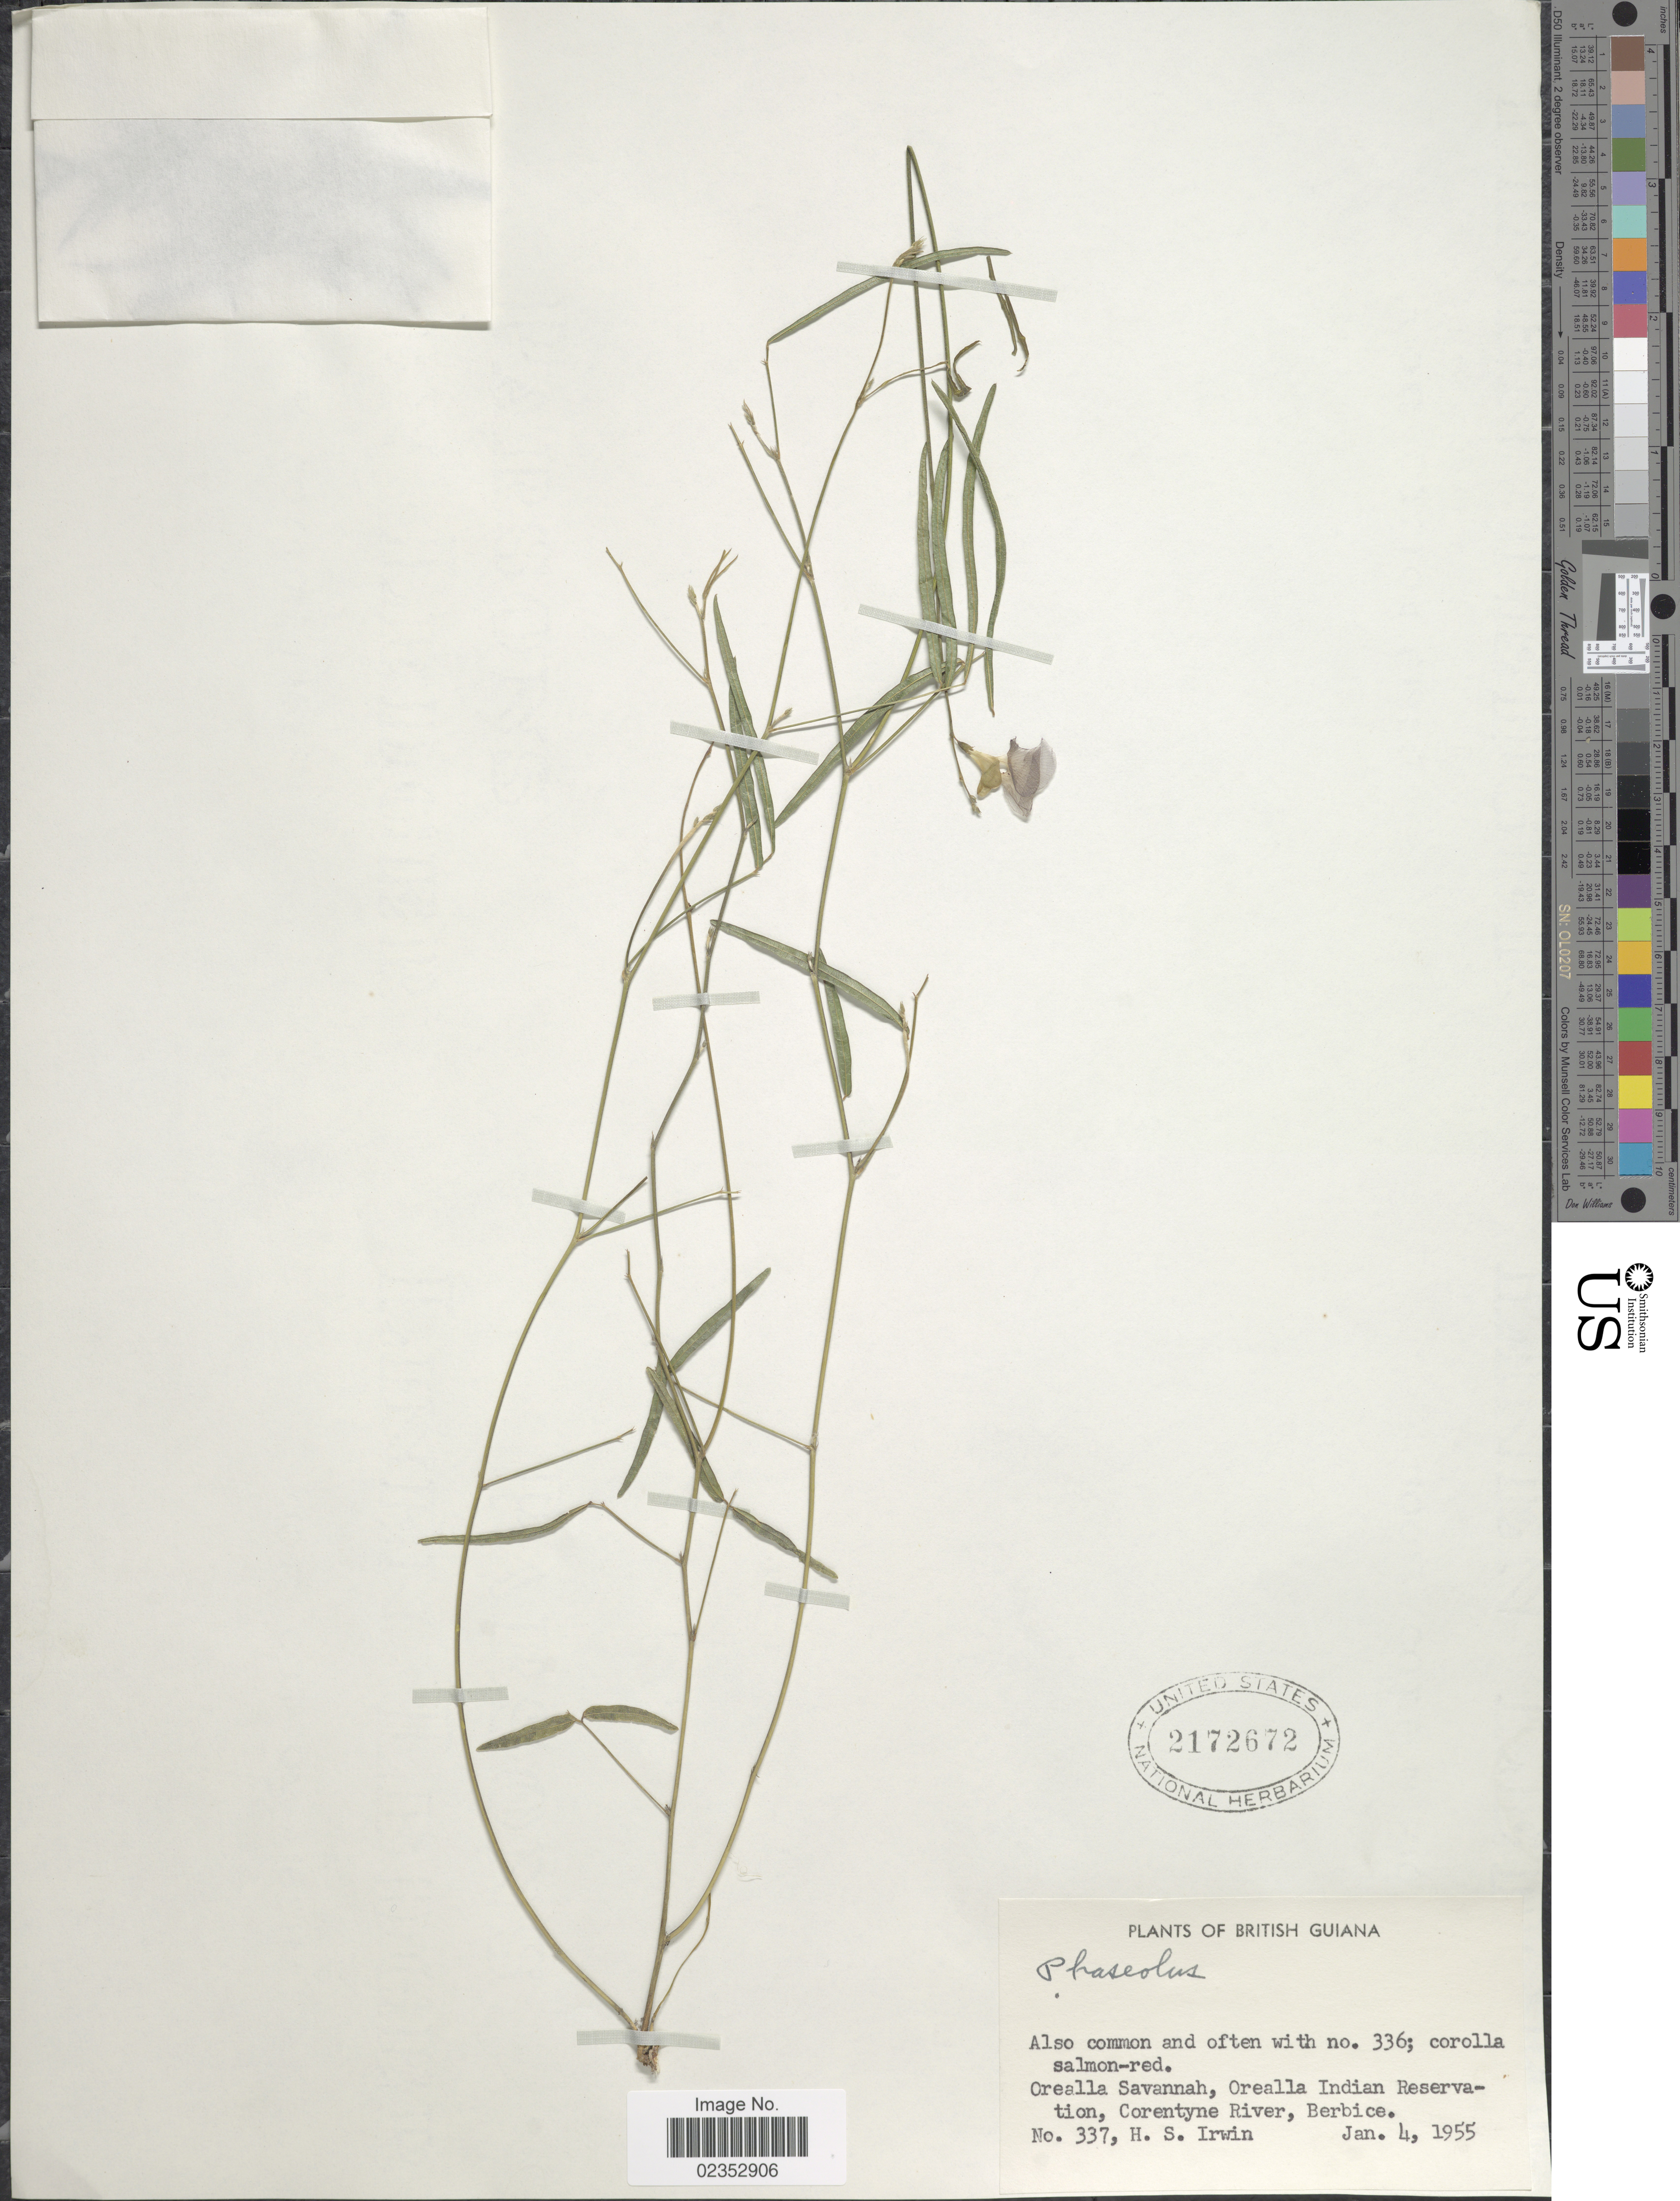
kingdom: Plantae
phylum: Tracheophyta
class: Magnoliopsida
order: Fabales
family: Fabaceae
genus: Macroptilium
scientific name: Macroptilium gracile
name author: (Poepp. ex Benth.) Urb.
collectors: H. Irwin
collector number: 337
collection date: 1955-01-04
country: Guyana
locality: Orealla Savannah, Orealla Indian Reservation, Corentyne River, Berbice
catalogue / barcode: US 2172672